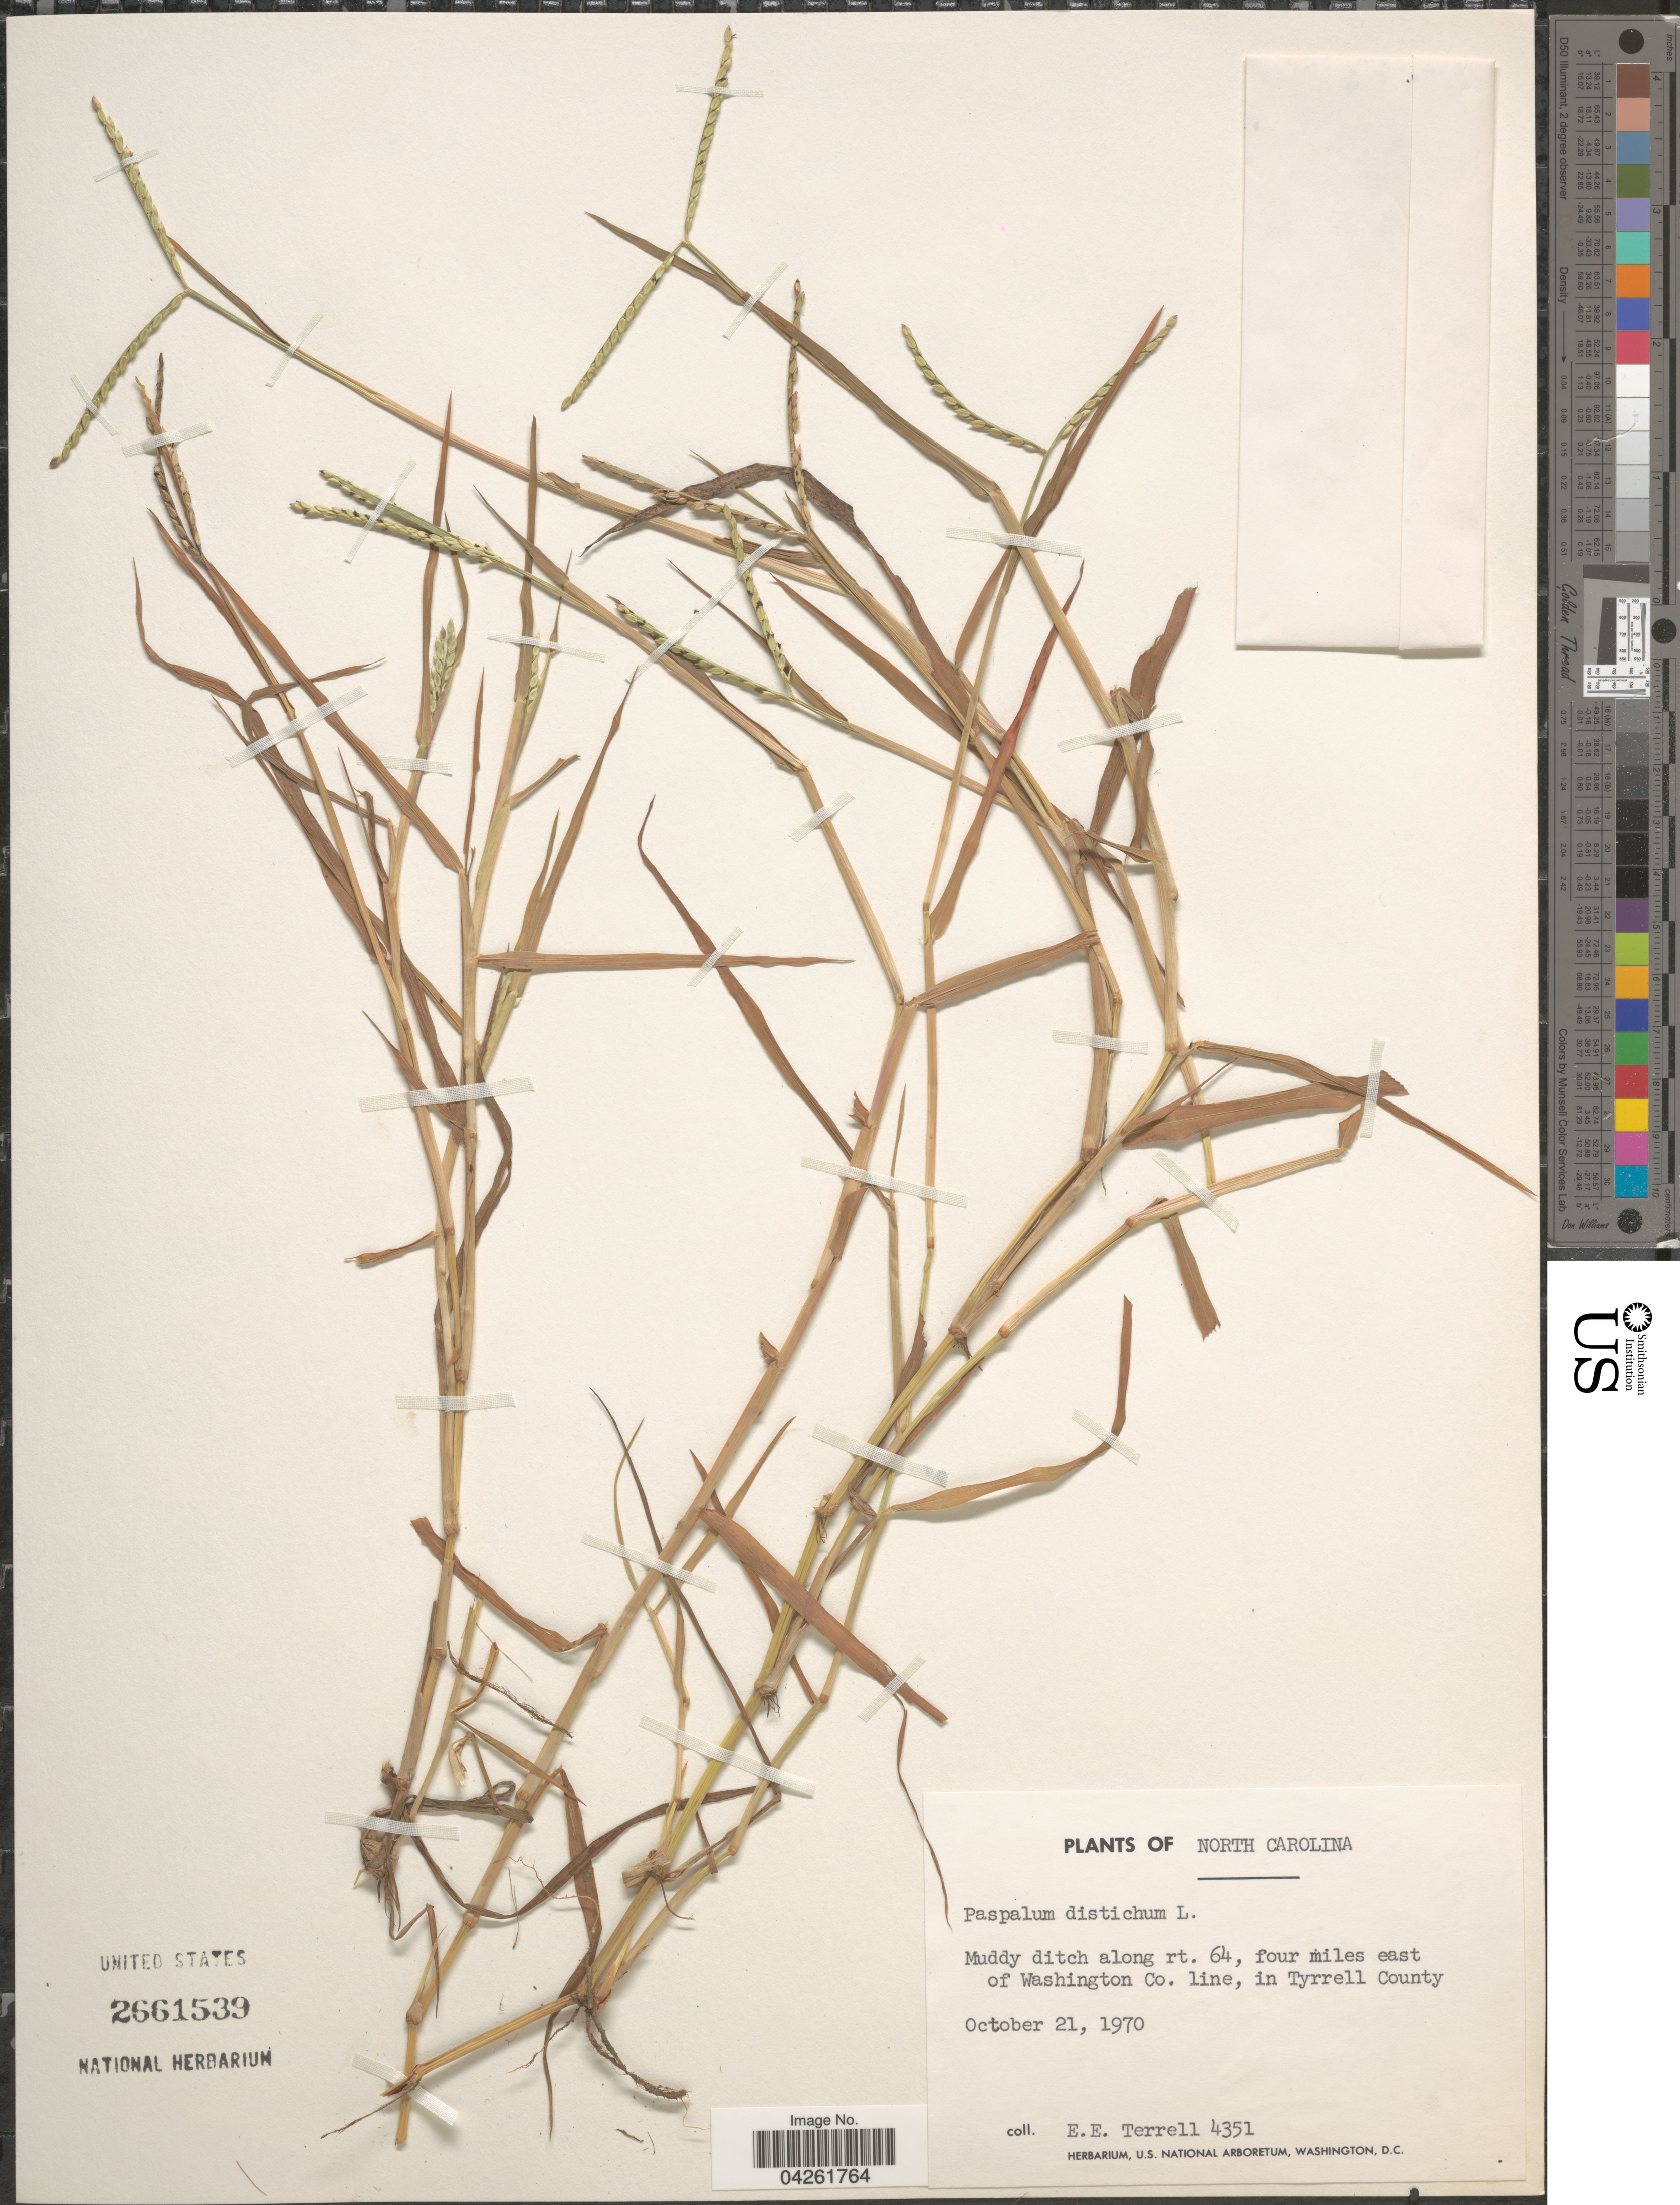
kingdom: Plantae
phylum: Tracheophyta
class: Liliopsida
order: Poales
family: Poaceae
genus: Paspalum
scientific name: Paspalum distichum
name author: L.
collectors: E. E. Terrell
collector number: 4351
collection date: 1970-10-21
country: United States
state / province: North Carolina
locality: Muddy ditch along rt. 64, four miles east of Washington Co. line, in Tyrrell County.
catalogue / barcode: US 2661539